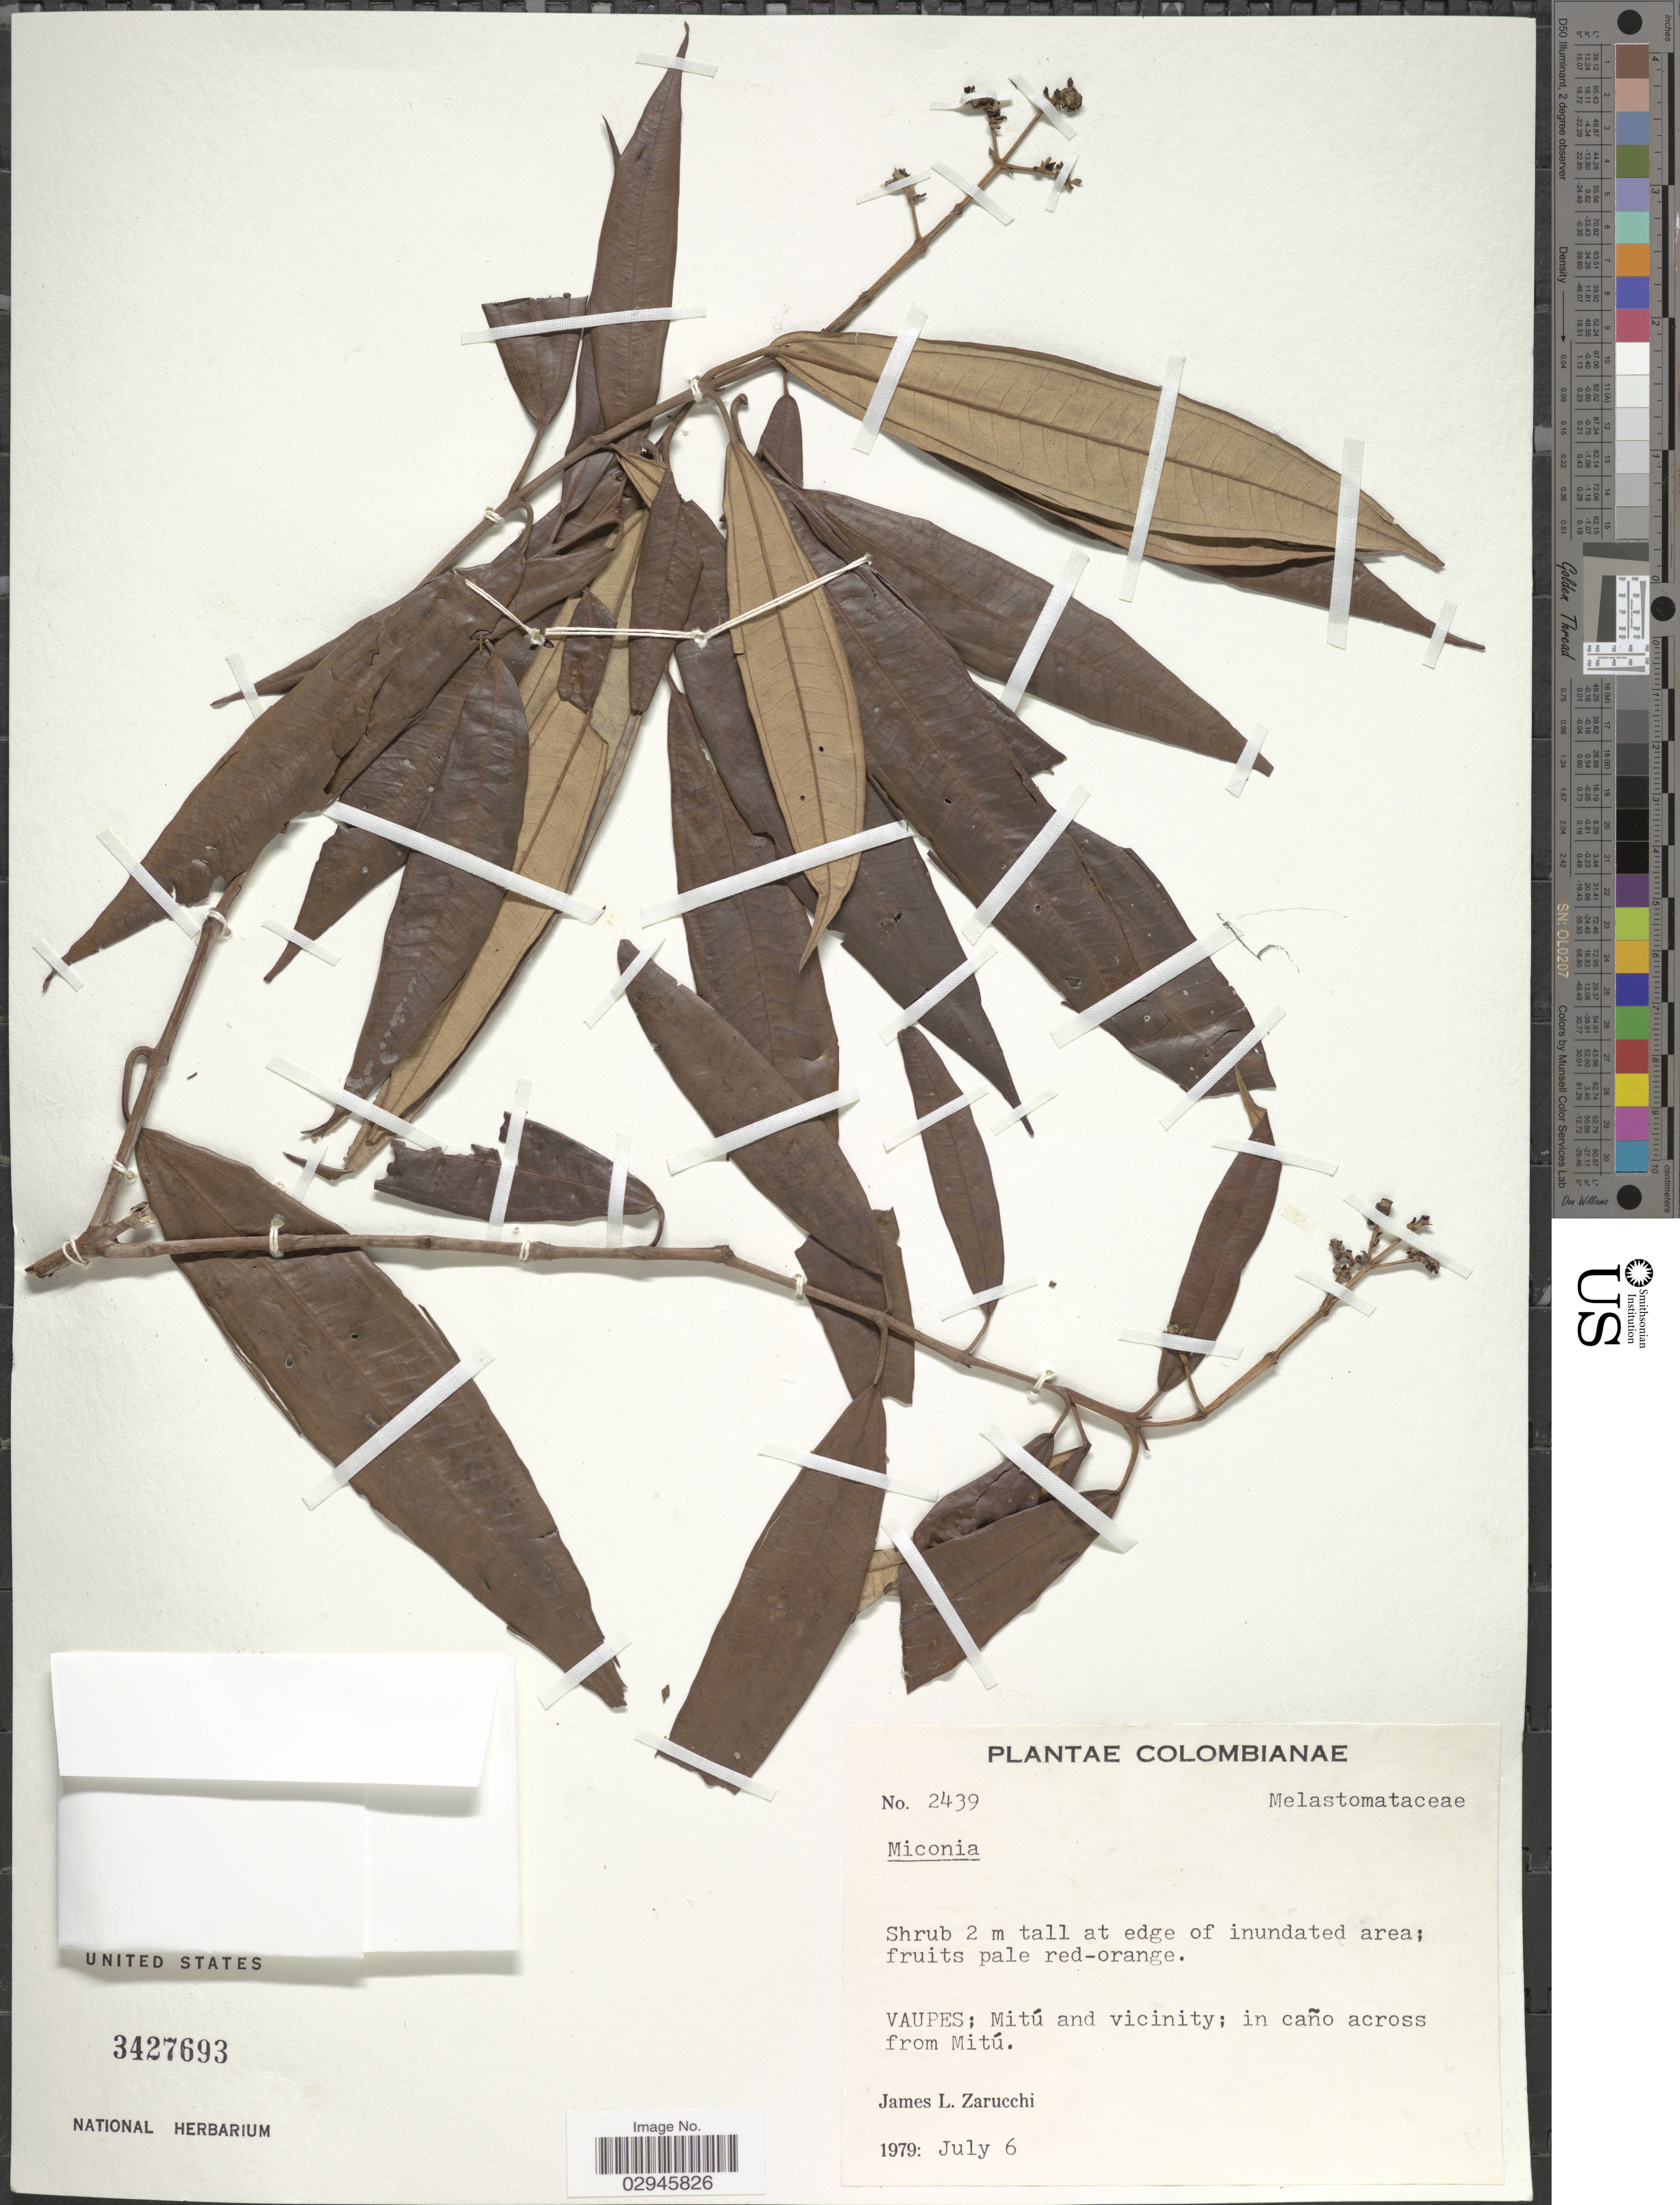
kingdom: Plantae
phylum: Tracheophyta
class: Magnoliopsida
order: Myrtales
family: Melastomataceae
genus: Miconia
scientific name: Miconia sp.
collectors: J. L. Zarucchi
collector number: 2439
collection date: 1979-07-06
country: Colombia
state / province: Vaupés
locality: Mitú and vicinity; in caño across from Mitú.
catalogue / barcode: US 3427693